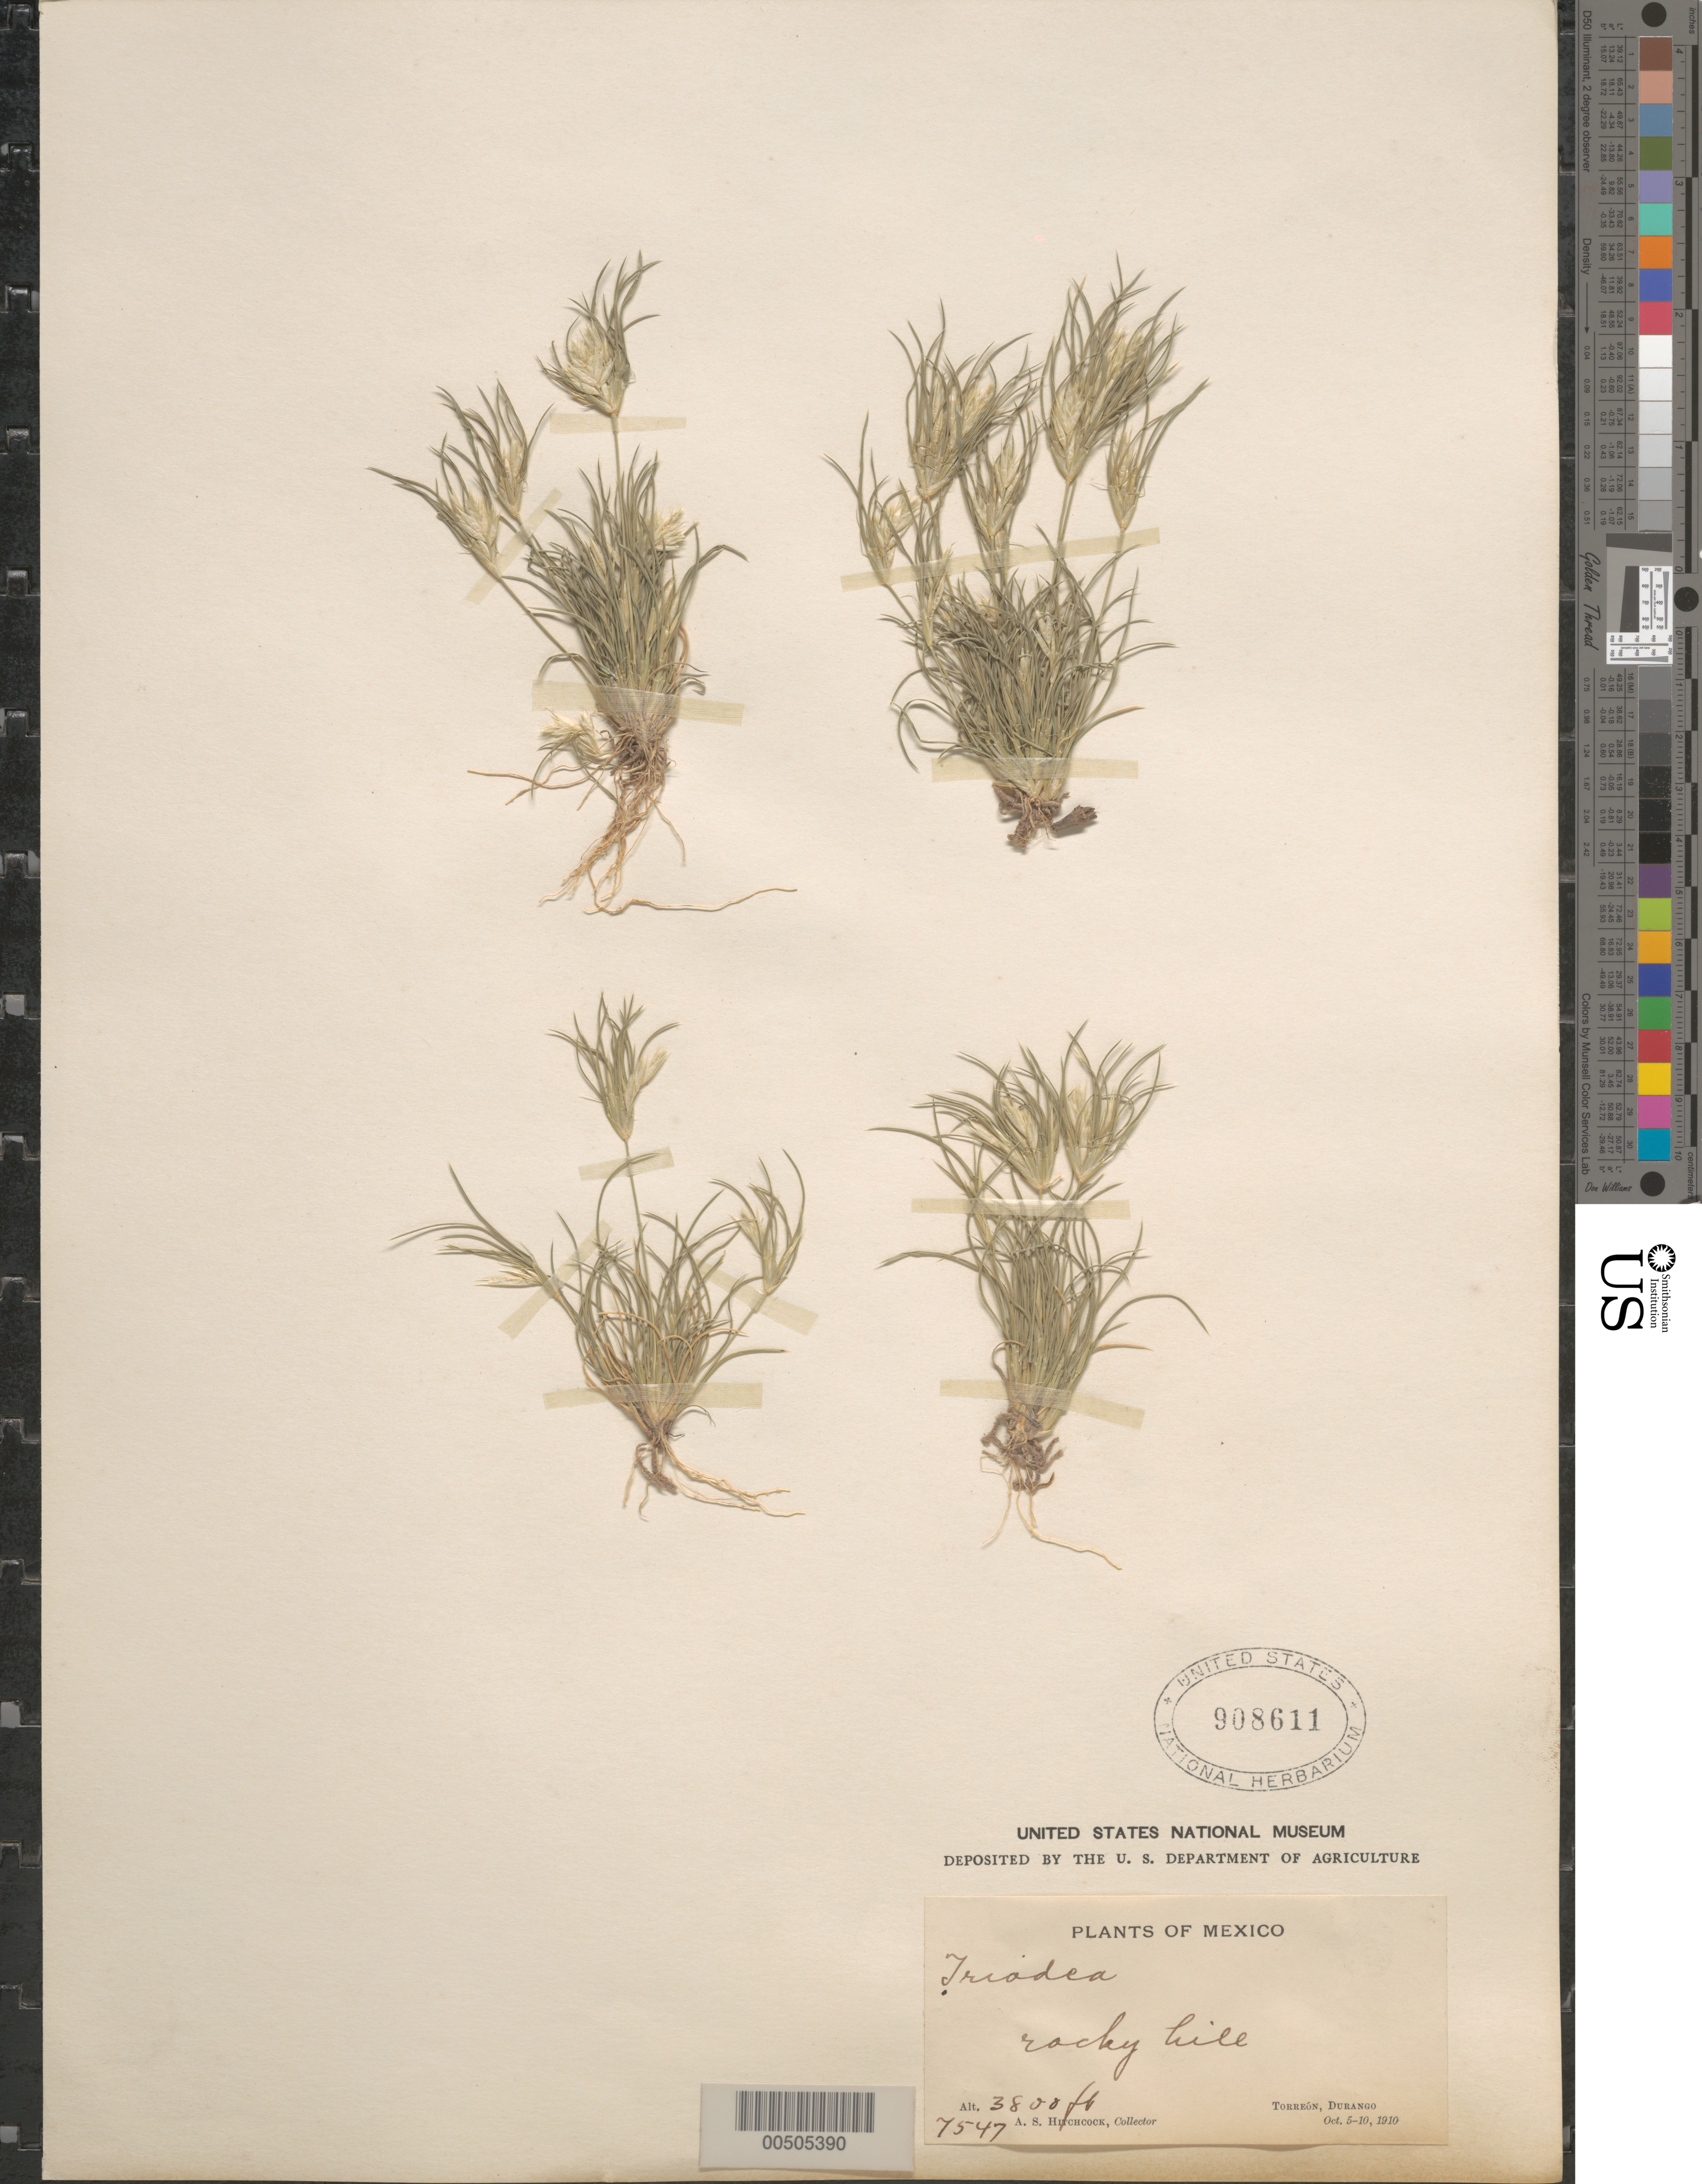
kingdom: Plantae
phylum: Tracheophyta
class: Liliopsida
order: Poales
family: Poaceae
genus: Erioneuron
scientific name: Erioneuron pulchellum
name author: (Kunth) Tateoka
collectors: A. S. Hitchcock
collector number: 7547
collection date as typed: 5 Oct 1910 to 10 Oct 1910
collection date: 1910-10-05/1910-10-10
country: Mexico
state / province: Durango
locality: Torreón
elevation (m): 1158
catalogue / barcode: US 908611